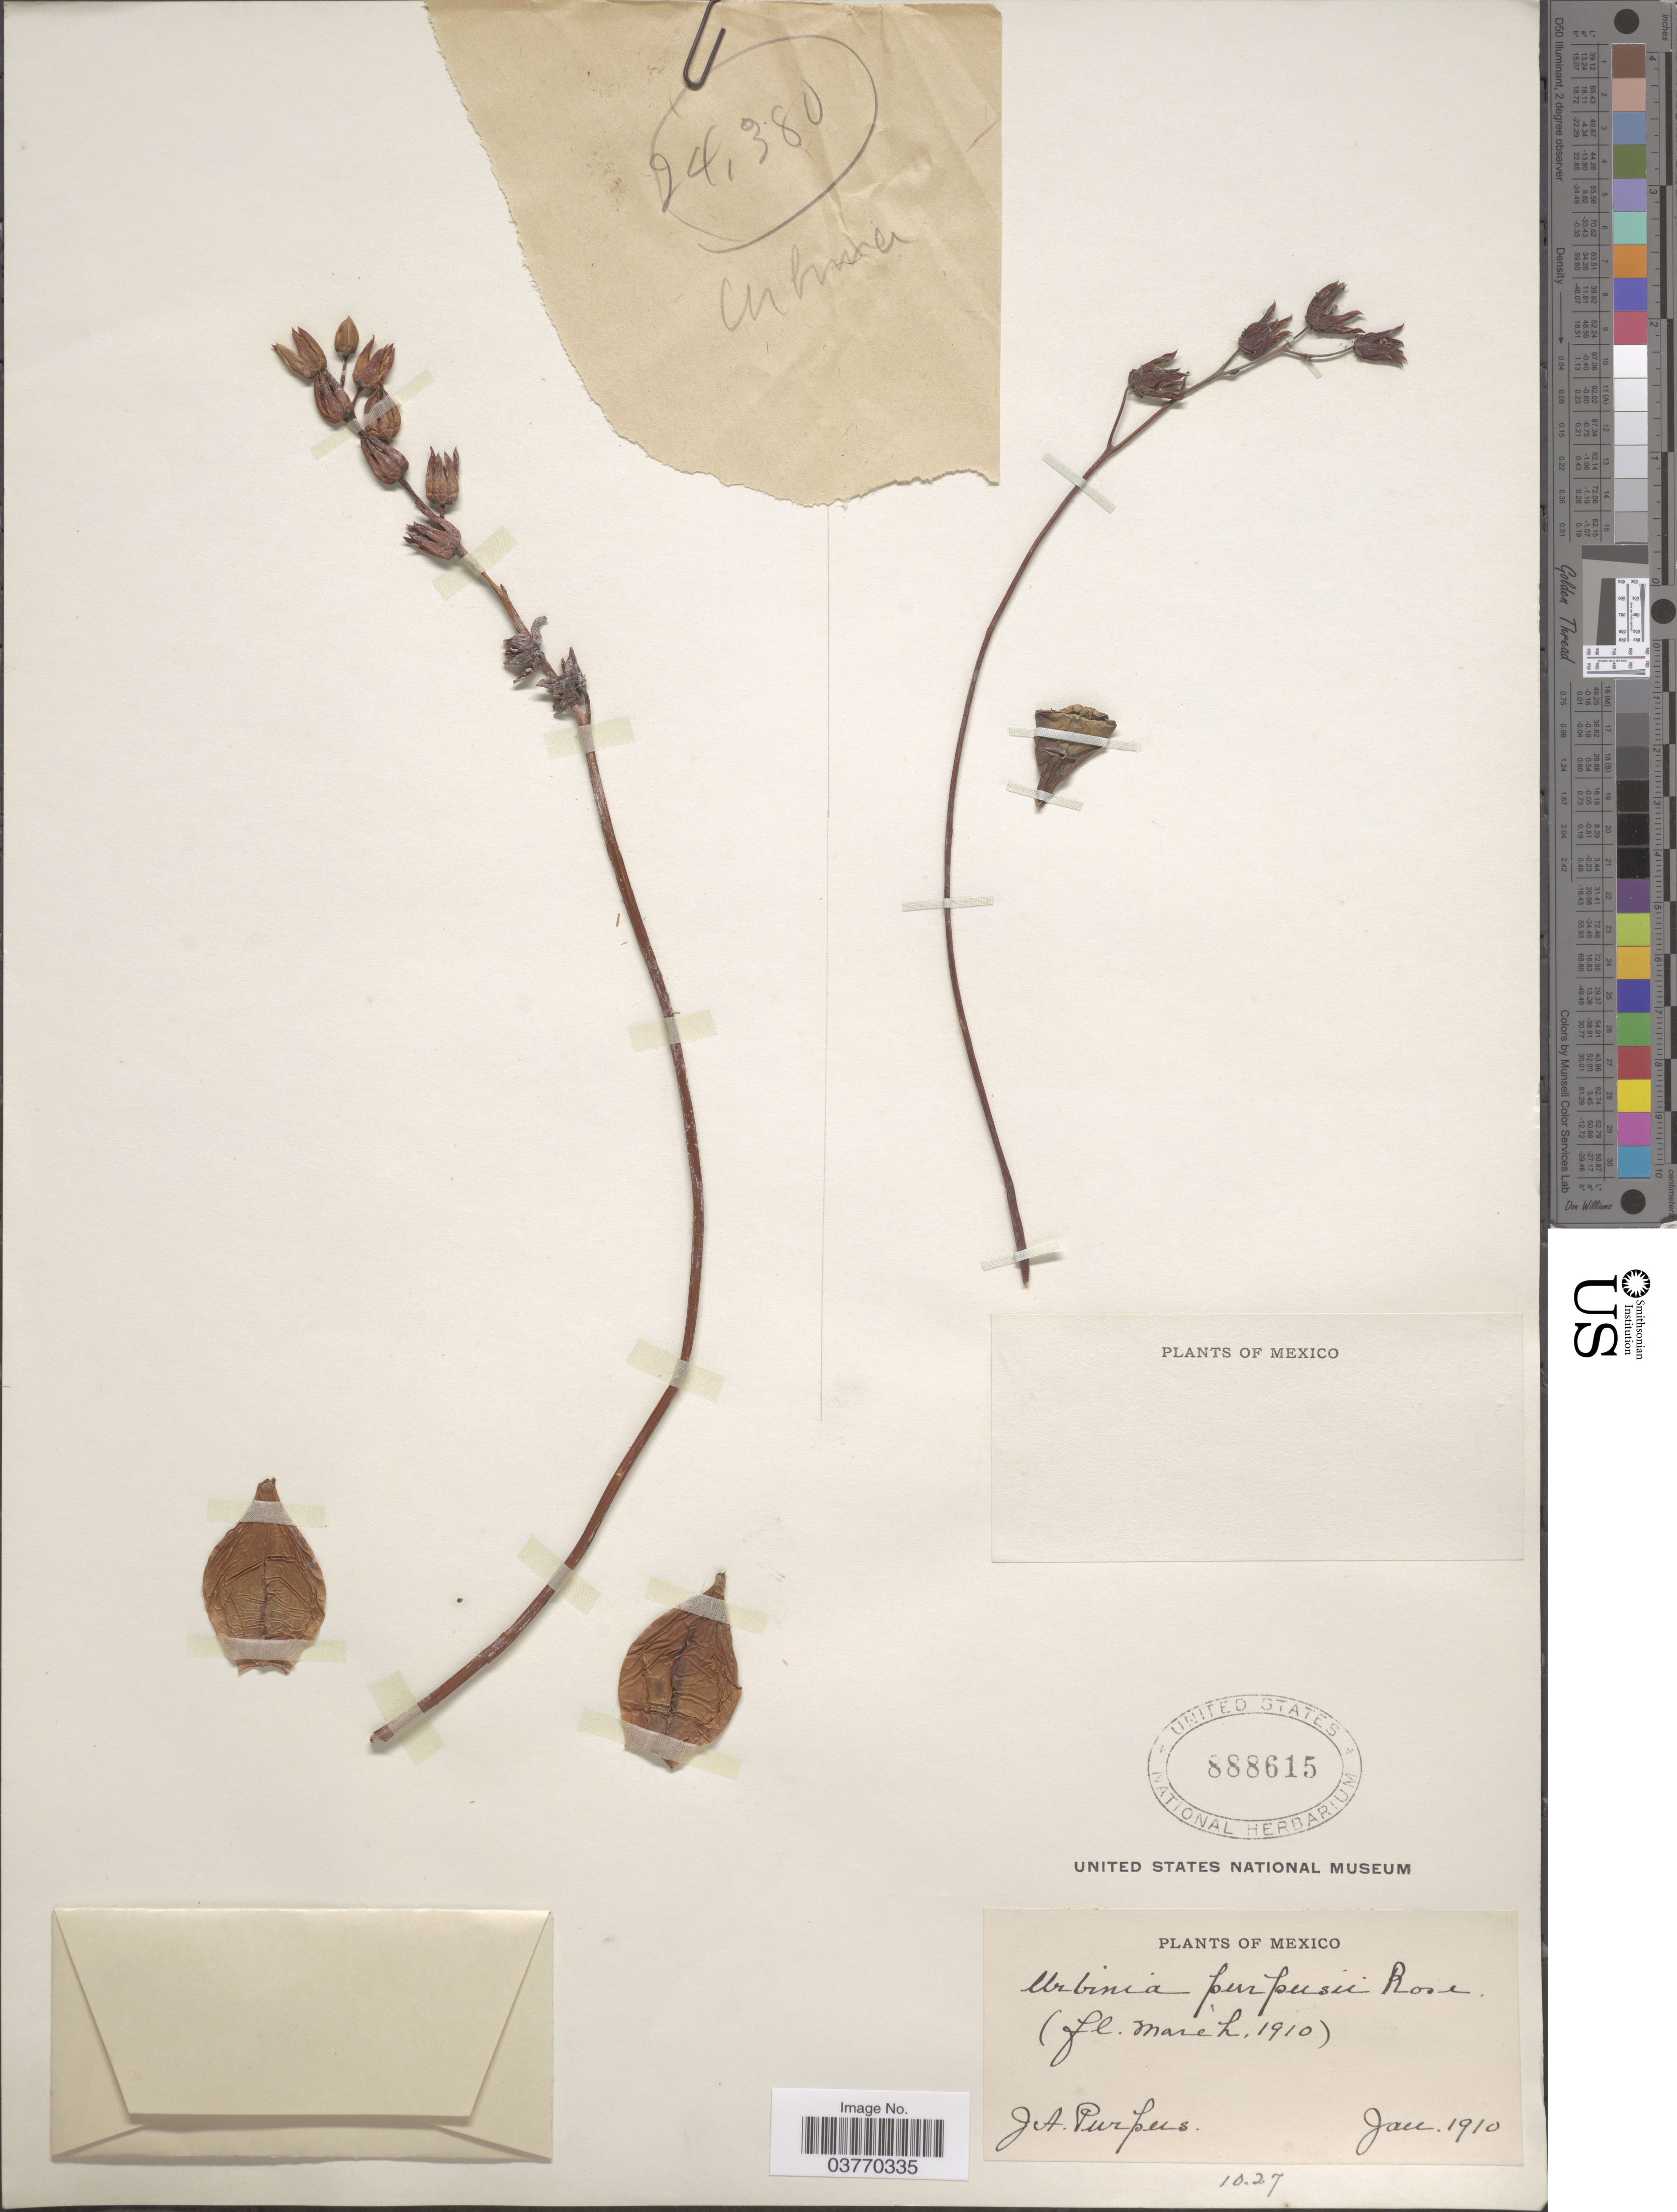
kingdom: Plantae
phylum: Tracheophyta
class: Magnoliopsida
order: Saxifragales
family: Crassulaceae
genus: Echeveria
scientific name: Echeveria purpusii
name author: K. Schum.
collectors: J. A. Purpus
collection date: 1910-01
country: Mexico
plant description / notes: Cultivated plant, recorded as Echeveria purpusii K. Schum. but to be compared to Echeveria purpusii Britton, nom. illeg. (=Echeveria microcalyx Britton & Rose)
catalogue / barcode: US 888615